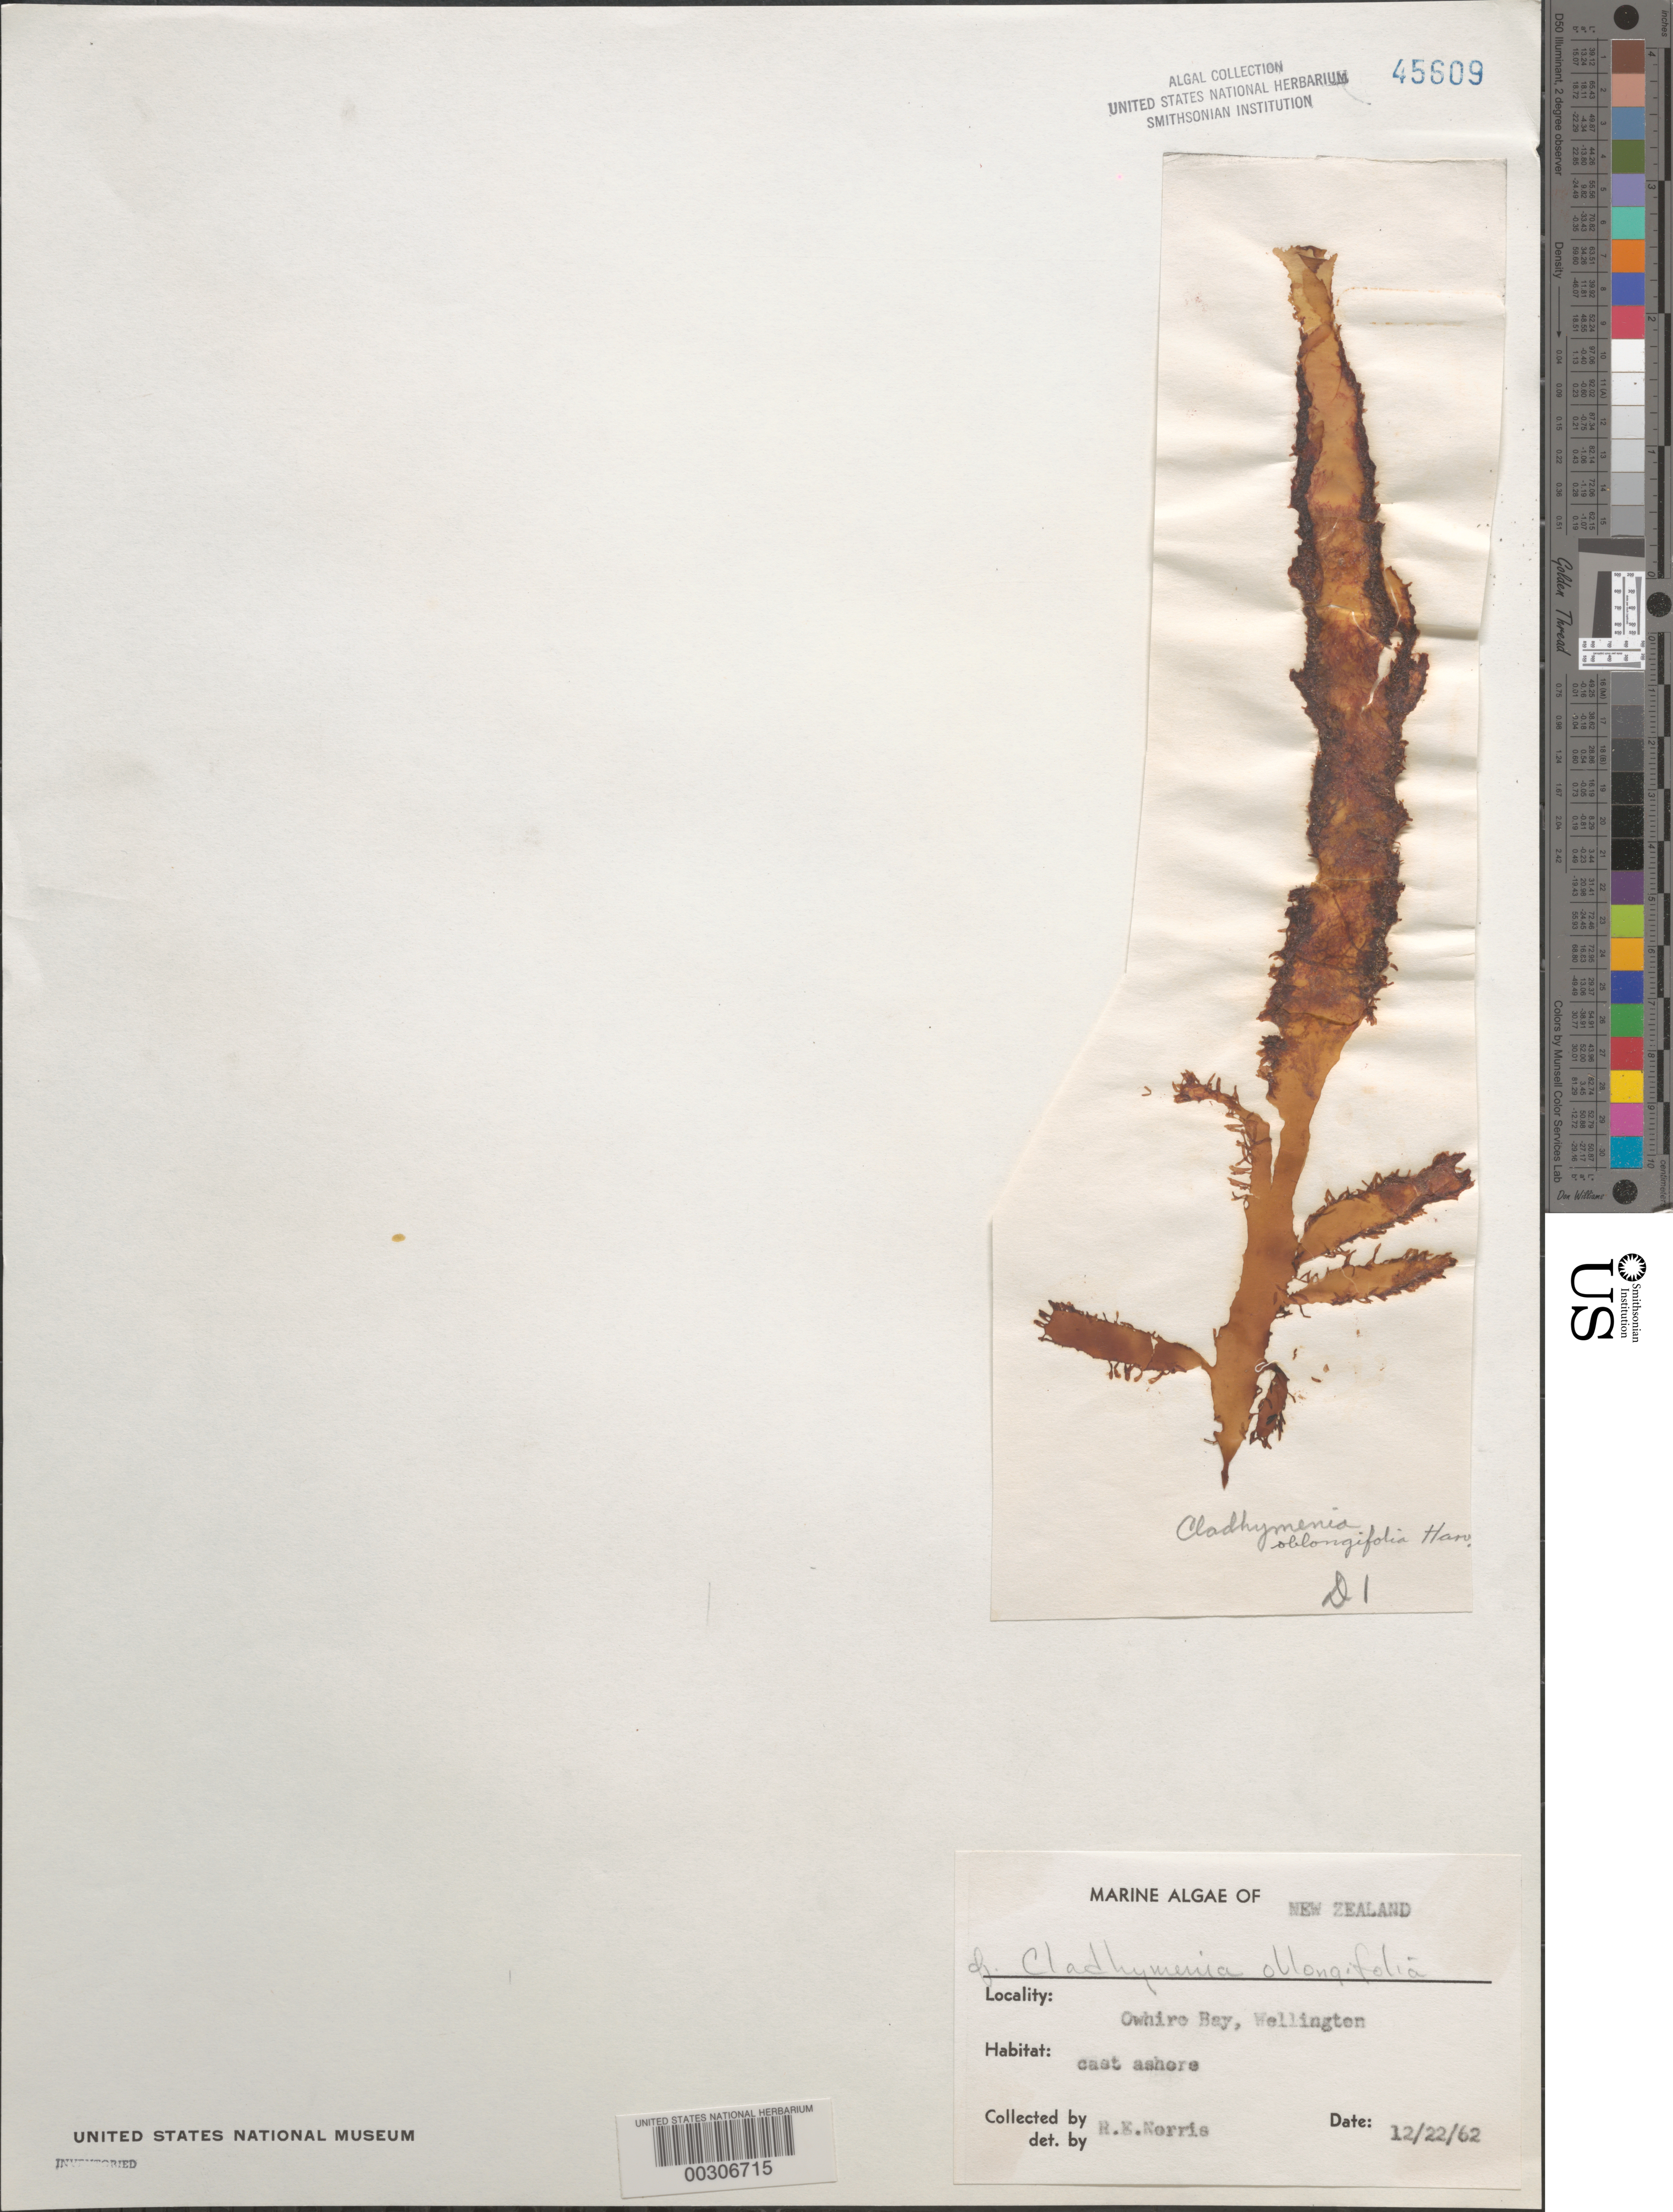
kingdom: Plantae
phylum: Rhodophyta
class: Florideophyceae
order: Ceramiales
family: Rhodomelaceae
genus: Cladhymenia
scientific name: Cladhymenia oblongifolia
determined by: Norris, R. E.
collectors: R. E. Norris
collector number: D1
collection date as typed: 22 Dec 1962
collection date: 1962-12-22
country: New Zealand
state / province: Wellington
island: North Island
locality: Owhiro Bay, Wellington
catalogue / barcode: US 45609